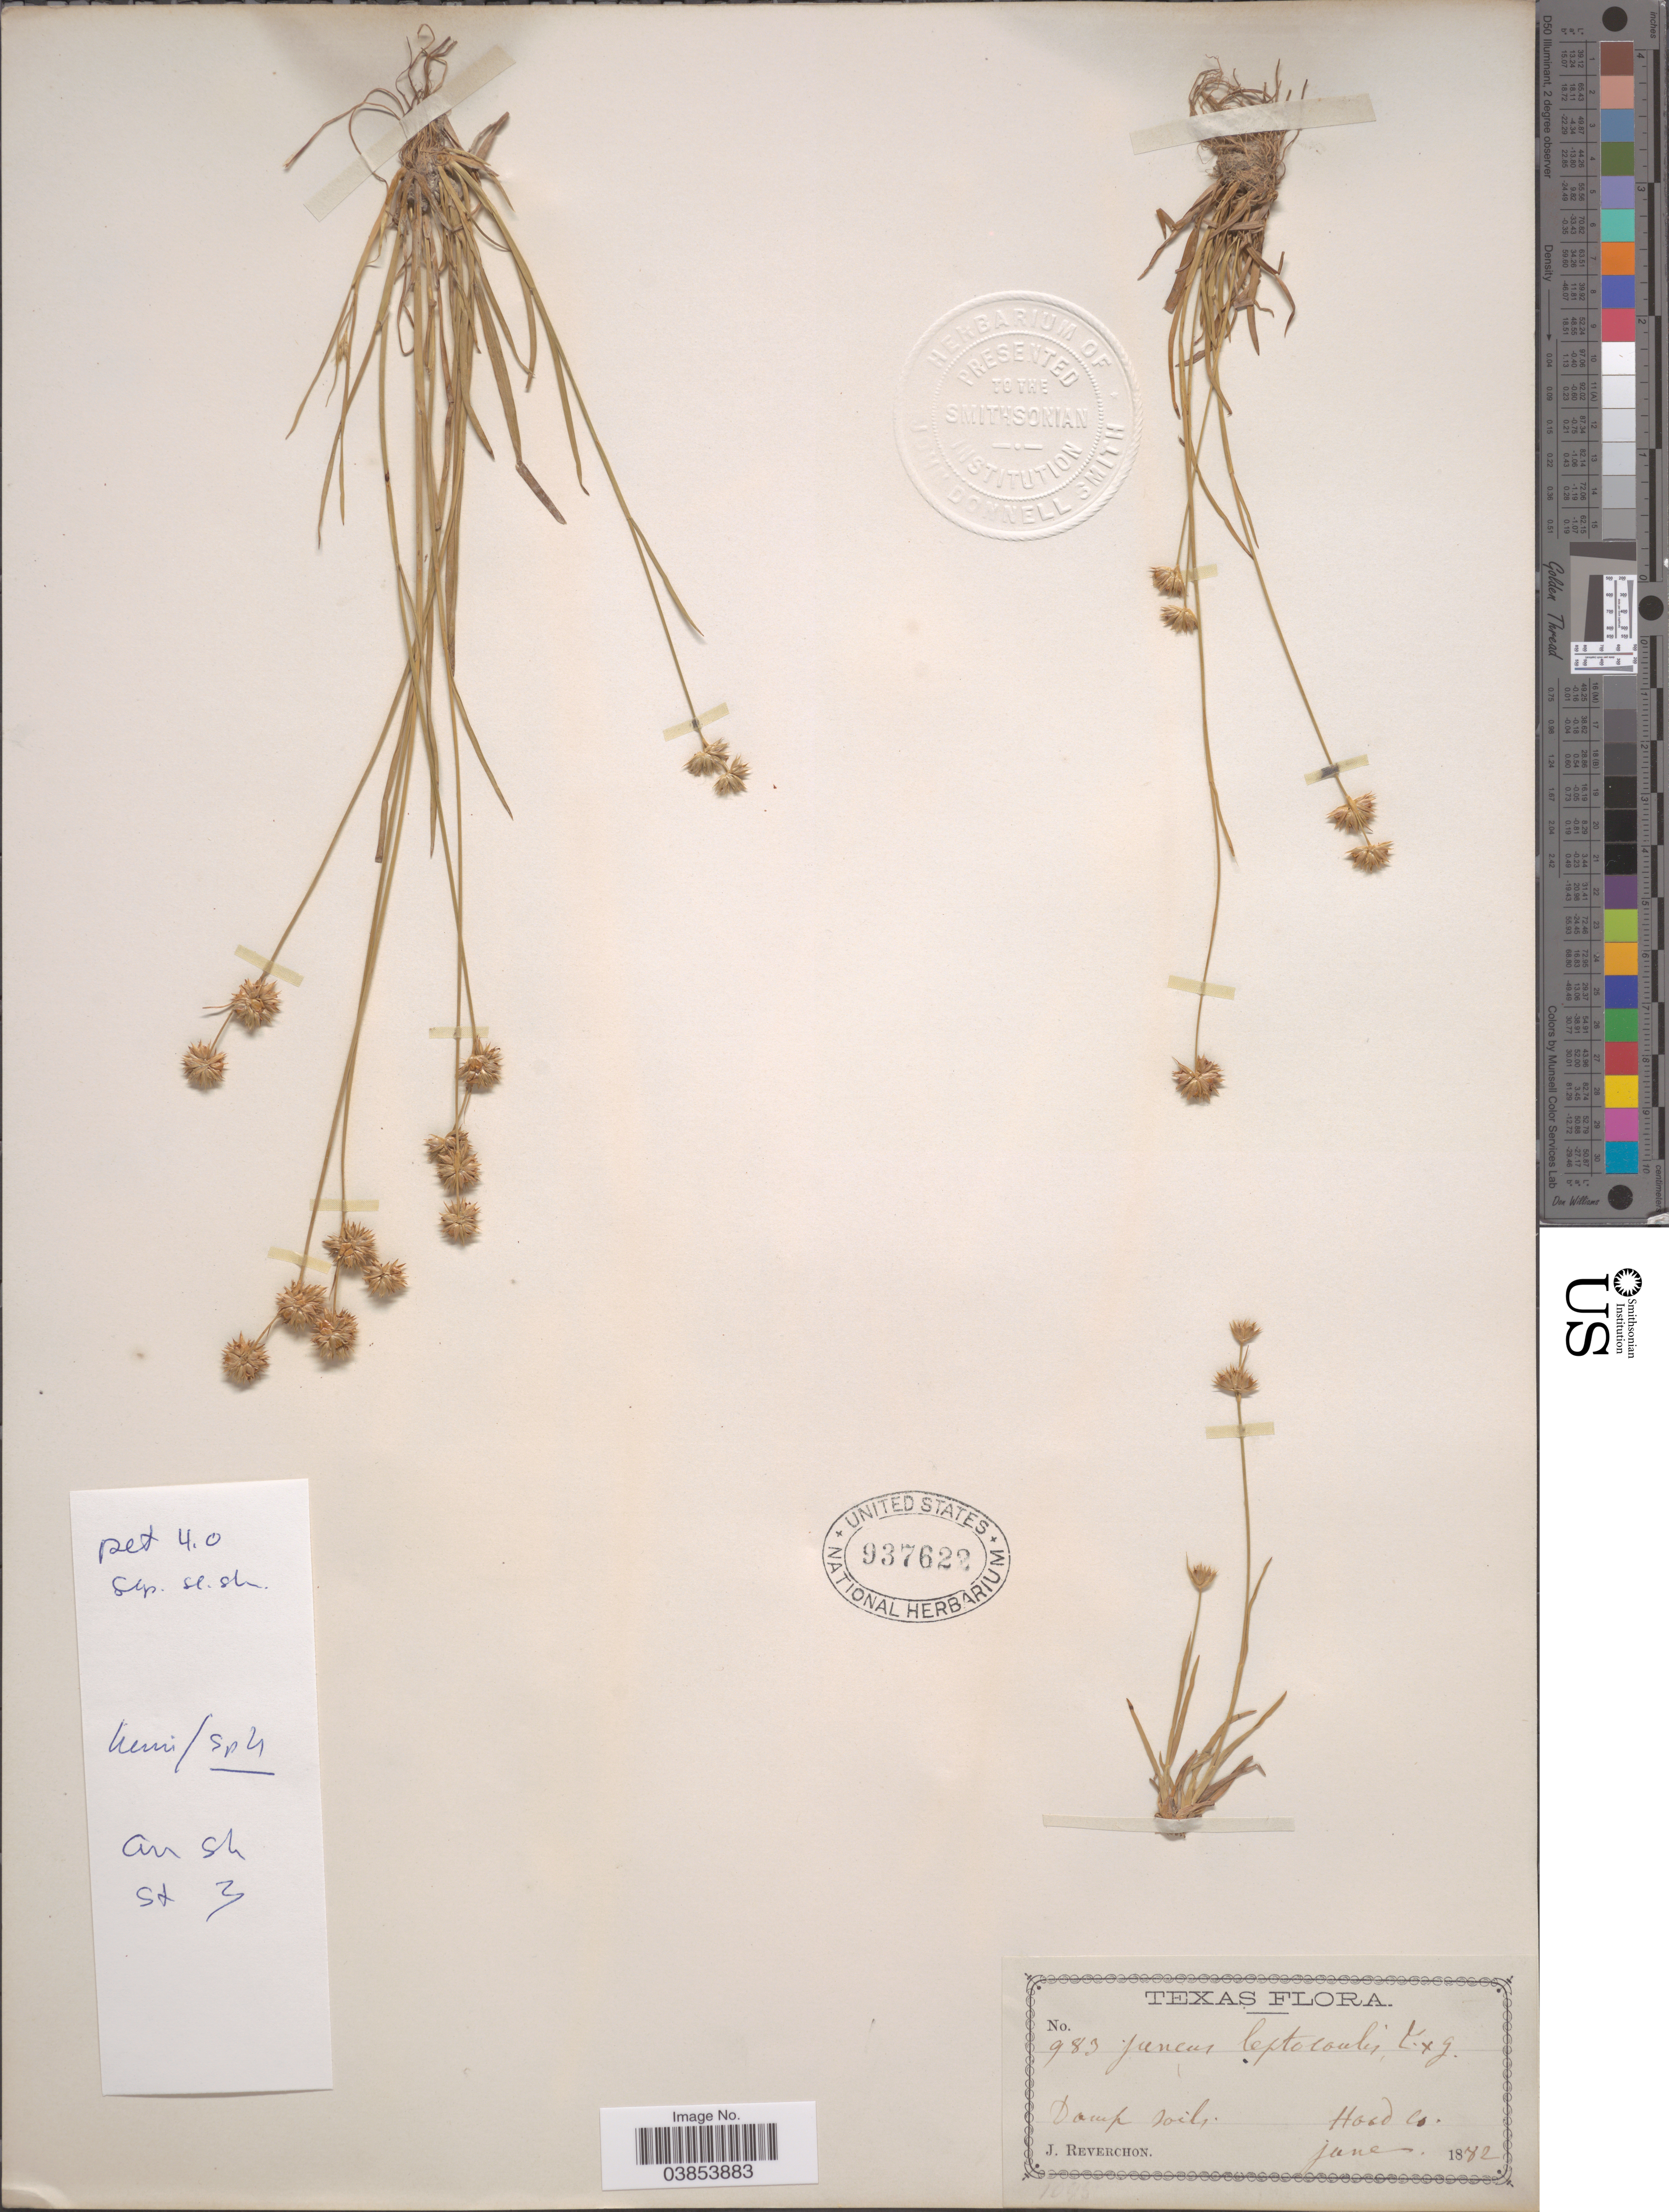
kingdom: Plantae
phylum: Tracheophyta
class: Liliopsida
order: Poales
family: Juncaceae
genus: Juncus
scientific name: Juncus filipendulus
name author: Buckley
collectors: J. Reverchon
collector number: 983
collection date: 1882-06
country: United States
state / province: Texas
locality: Hood Co.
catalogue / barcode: US 937622